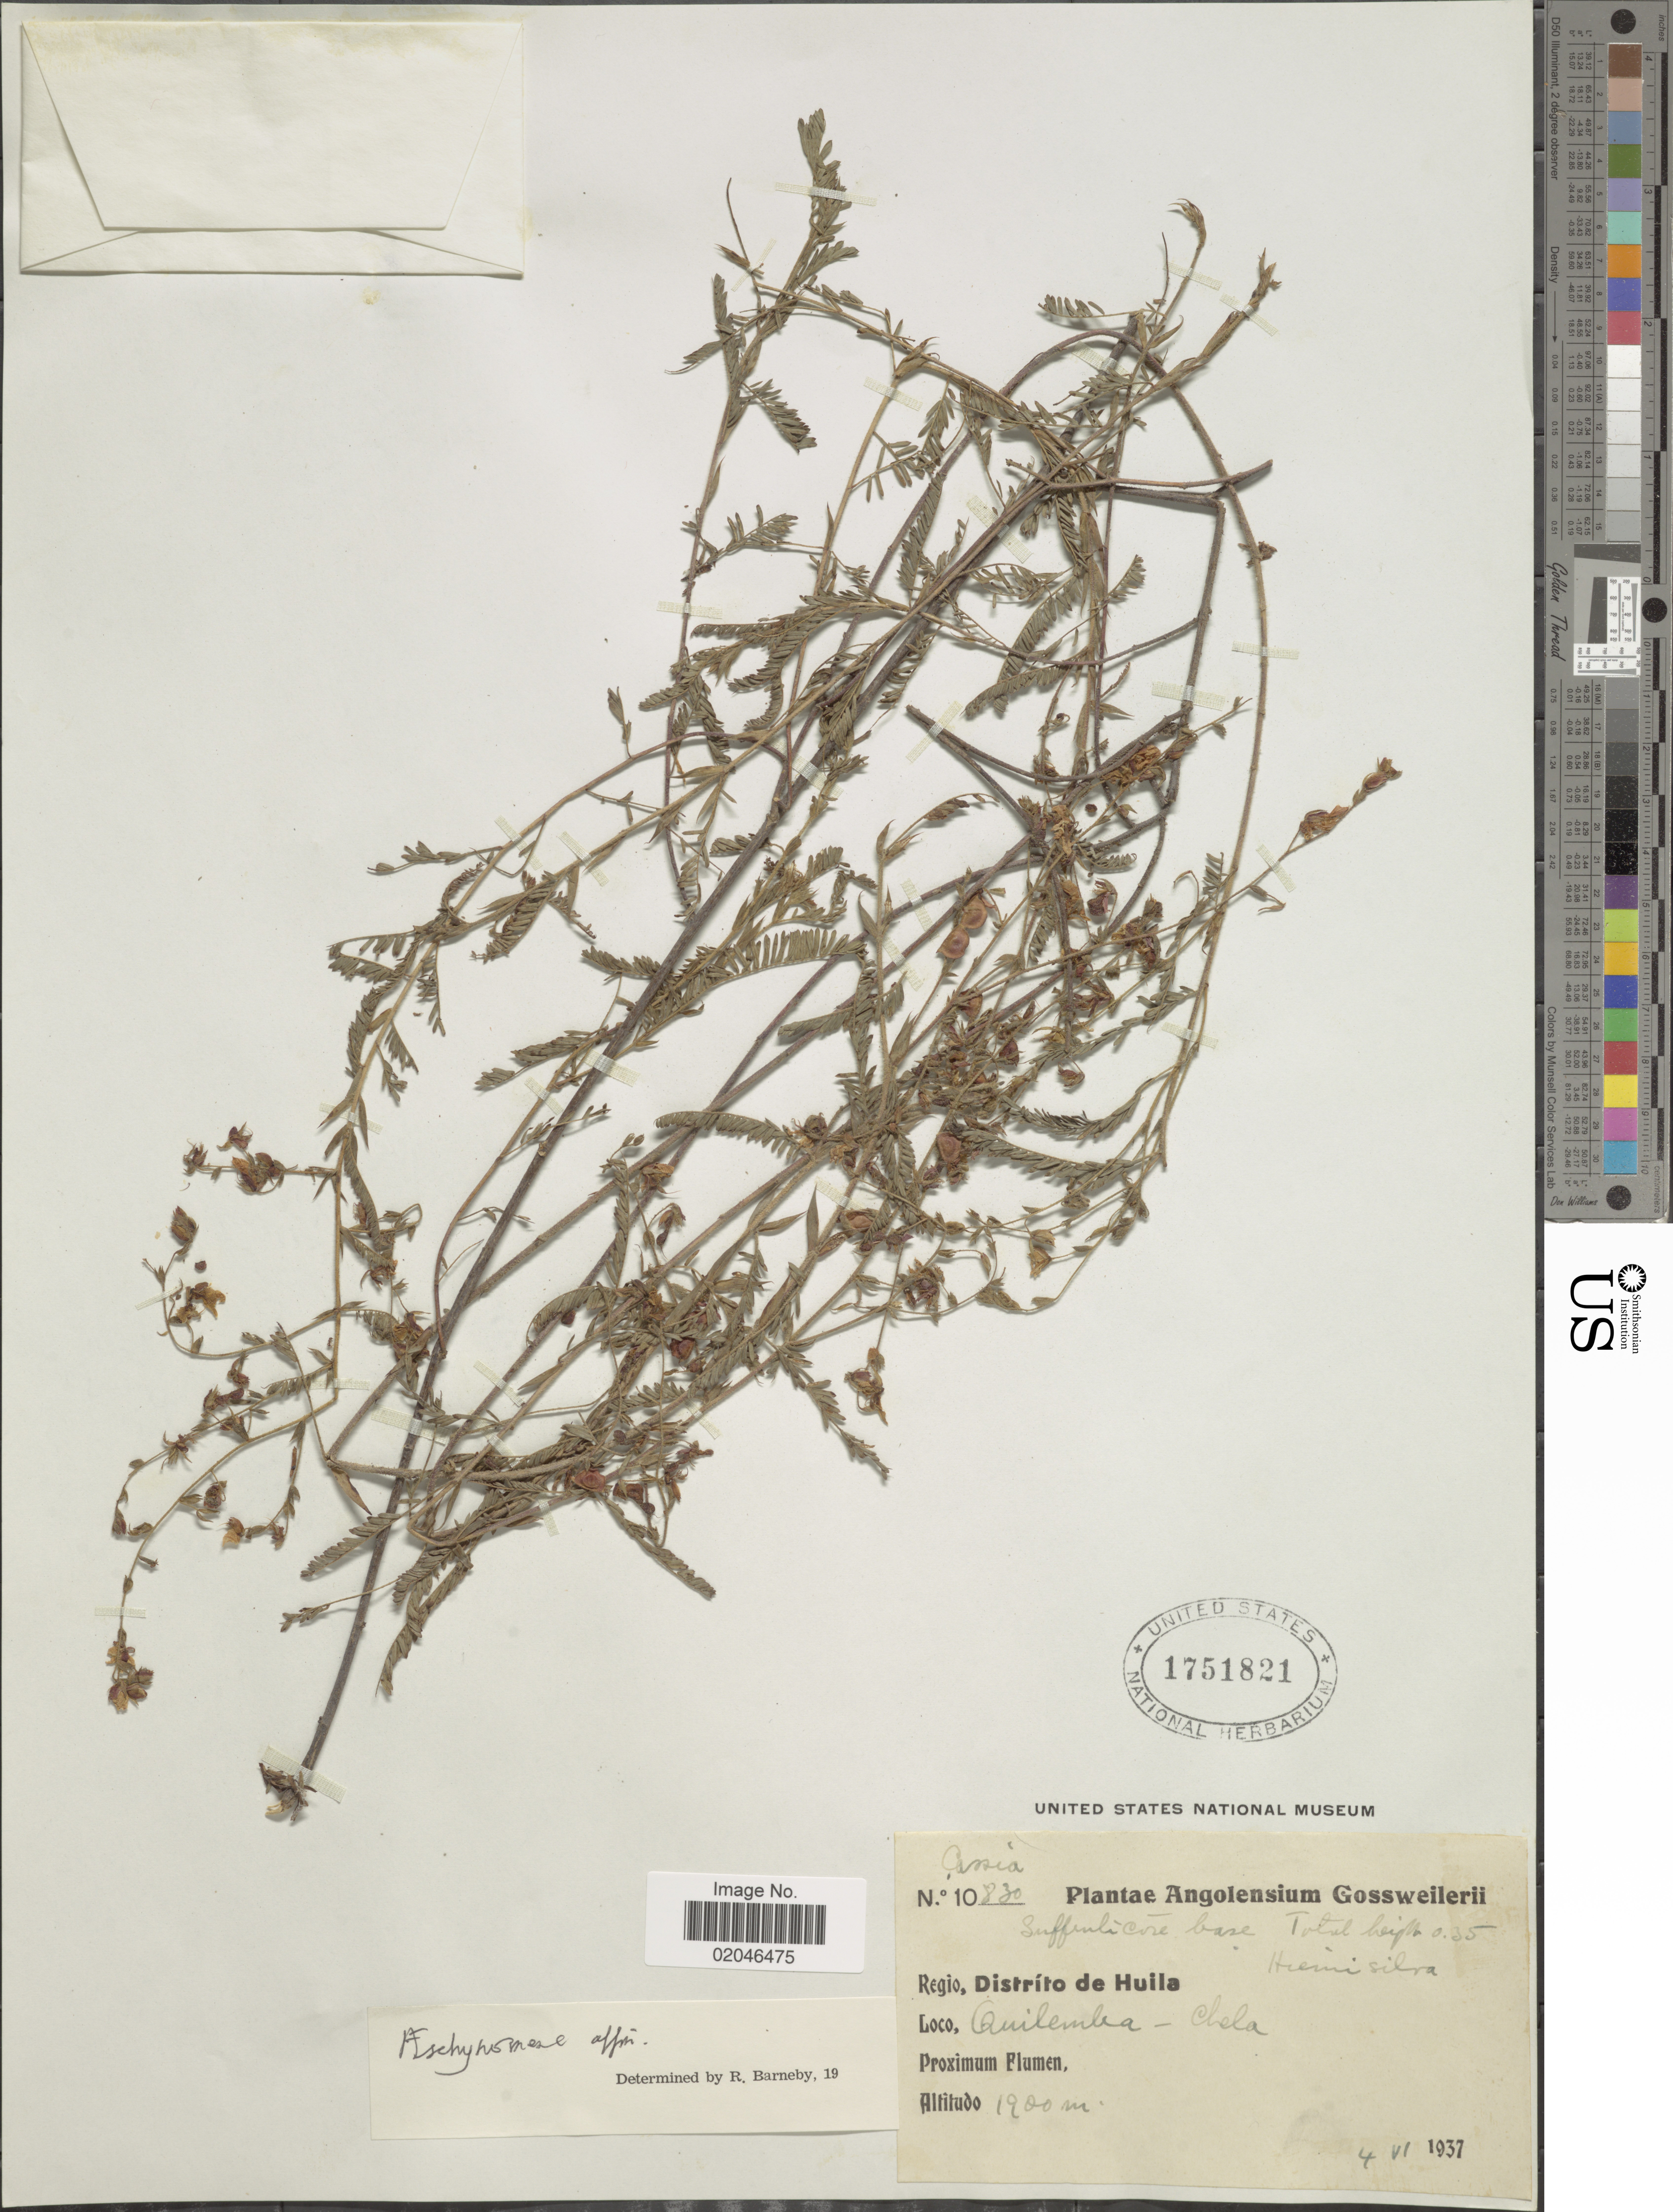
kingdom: Plantae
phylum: Tracheophyta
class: Magnoliopsida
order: Fabales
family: Fabaceae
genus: Aeschynomene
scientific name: Aeschynomene sp.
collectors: A. Gossweiler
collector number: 10830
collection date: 1937-06-04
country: Angola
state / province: Huila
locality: Regio, Distríto de Huila. Quilemba - Chela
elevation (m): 1900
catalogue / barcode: US 1751821